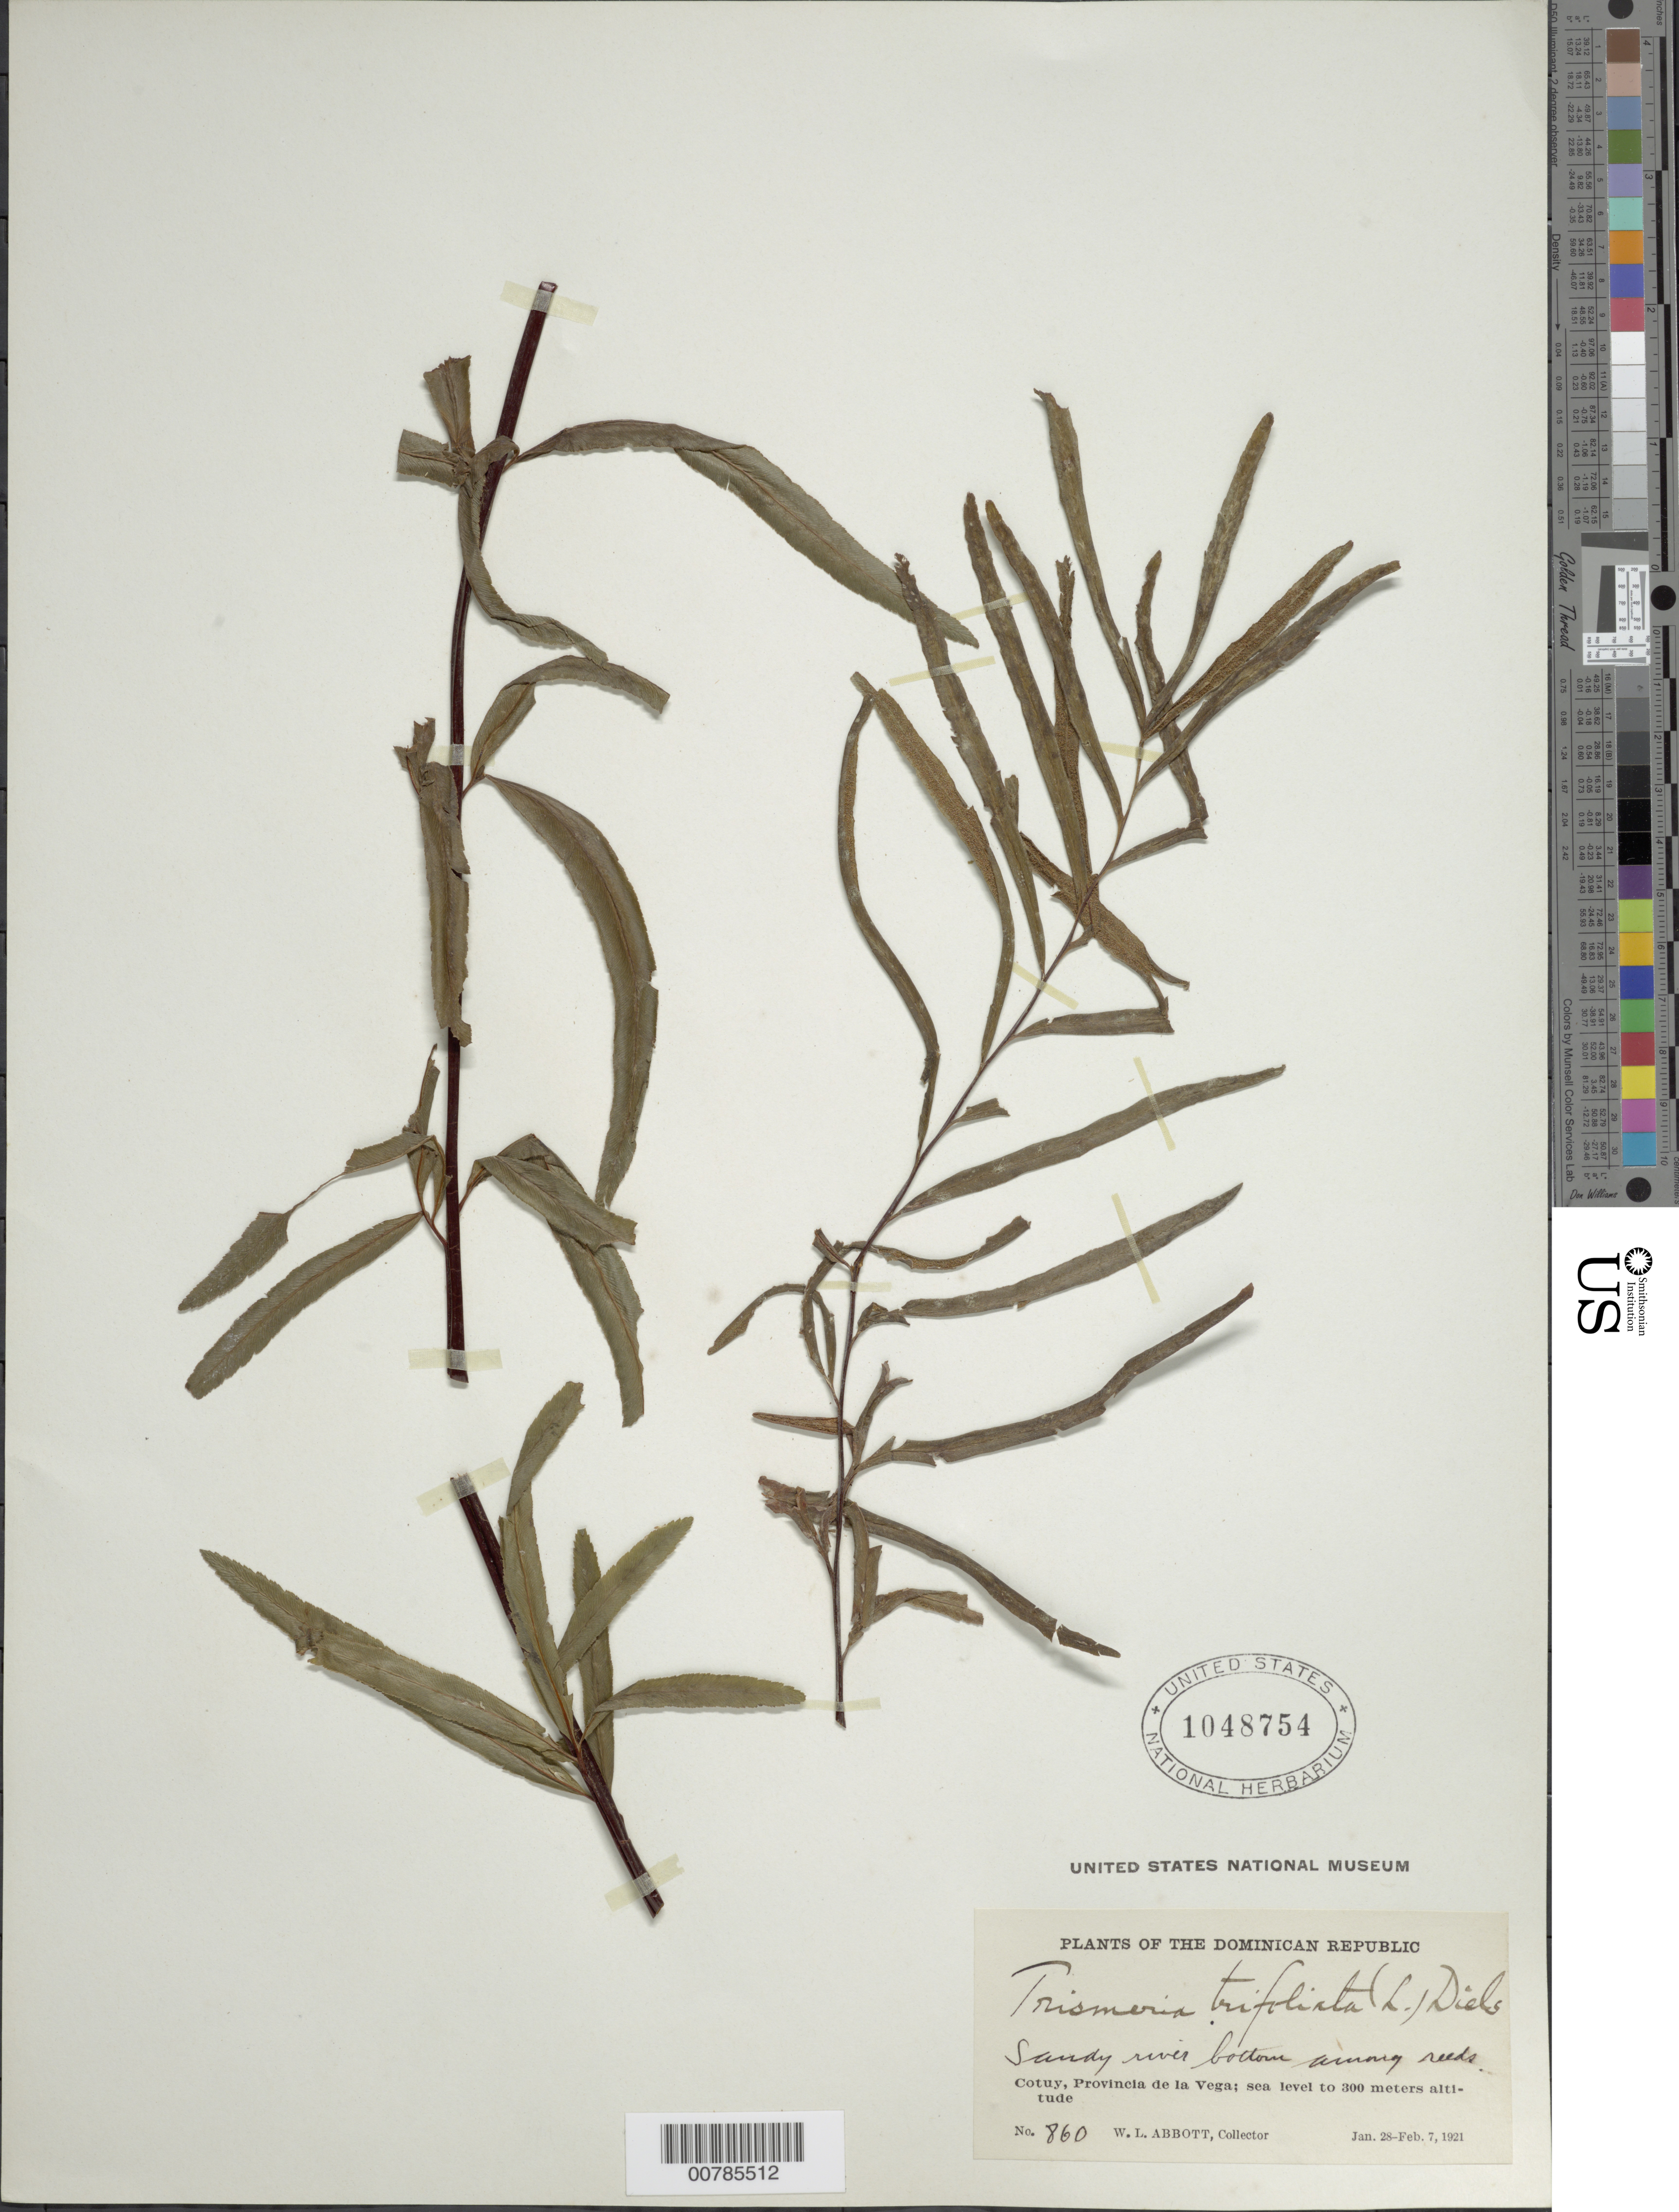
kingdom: Plantae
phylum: Tracheophyta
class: Polypodiopsida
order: Polypodiales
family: Pteridaceae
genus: Pityrogramma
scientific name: Pityrogramma trifoliata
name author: (L.) R.M. Tryon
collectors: W. L. Abbott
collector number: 860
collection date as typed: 28 Feb 1910 07 Feb 1921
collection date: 1910-02-28/1921-02-07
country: Dominican Republic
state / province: La Vega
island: Hispaniola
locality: Cotuy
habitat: Sandy river bottom among reeds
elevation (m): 0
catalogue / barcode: US 1048754